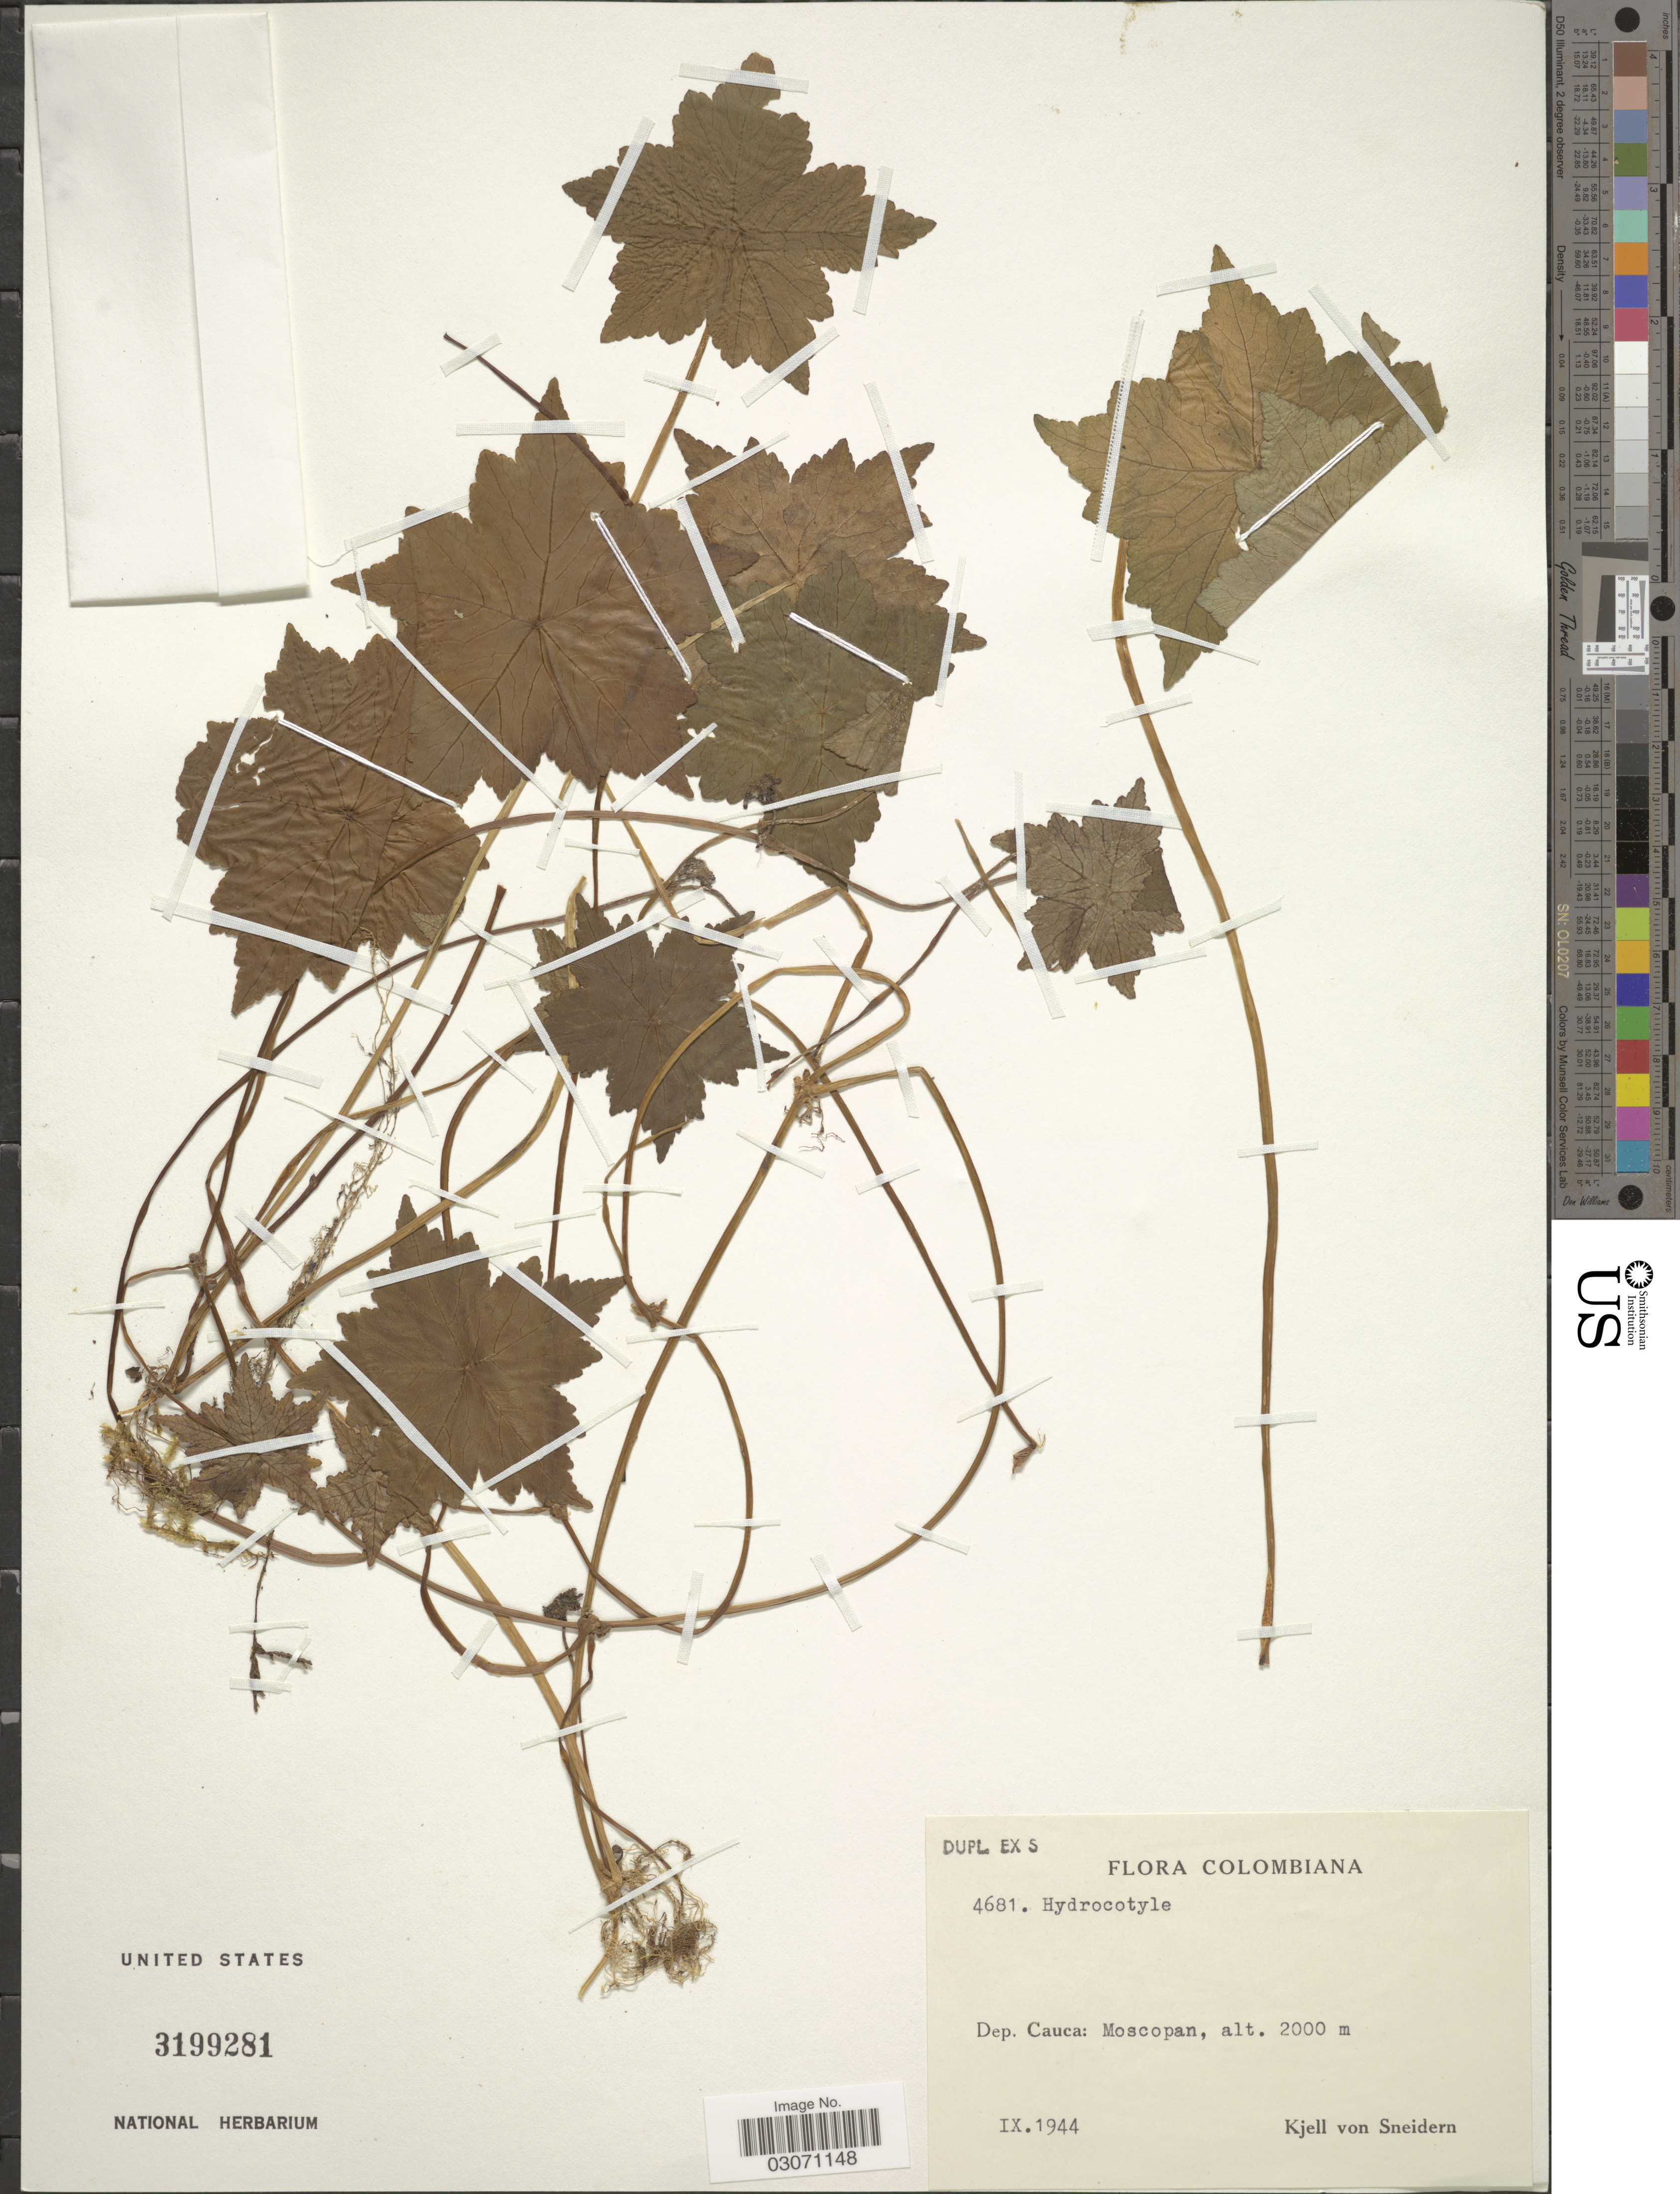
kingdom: Plantae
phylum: Tracheophyta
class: Magnoliopsida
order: Apiales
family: Araliaceae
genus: Hydrocotyle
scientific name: Hydrocotyle aconitifolia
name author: A. Rich.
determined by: Mendoza, M.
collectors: K. von Sneidern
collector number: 4681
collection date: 1944-09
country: Colombia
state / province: Cauca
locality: Dep. Cauca: Moscopan.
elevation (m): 2000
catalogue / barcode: US 3199281